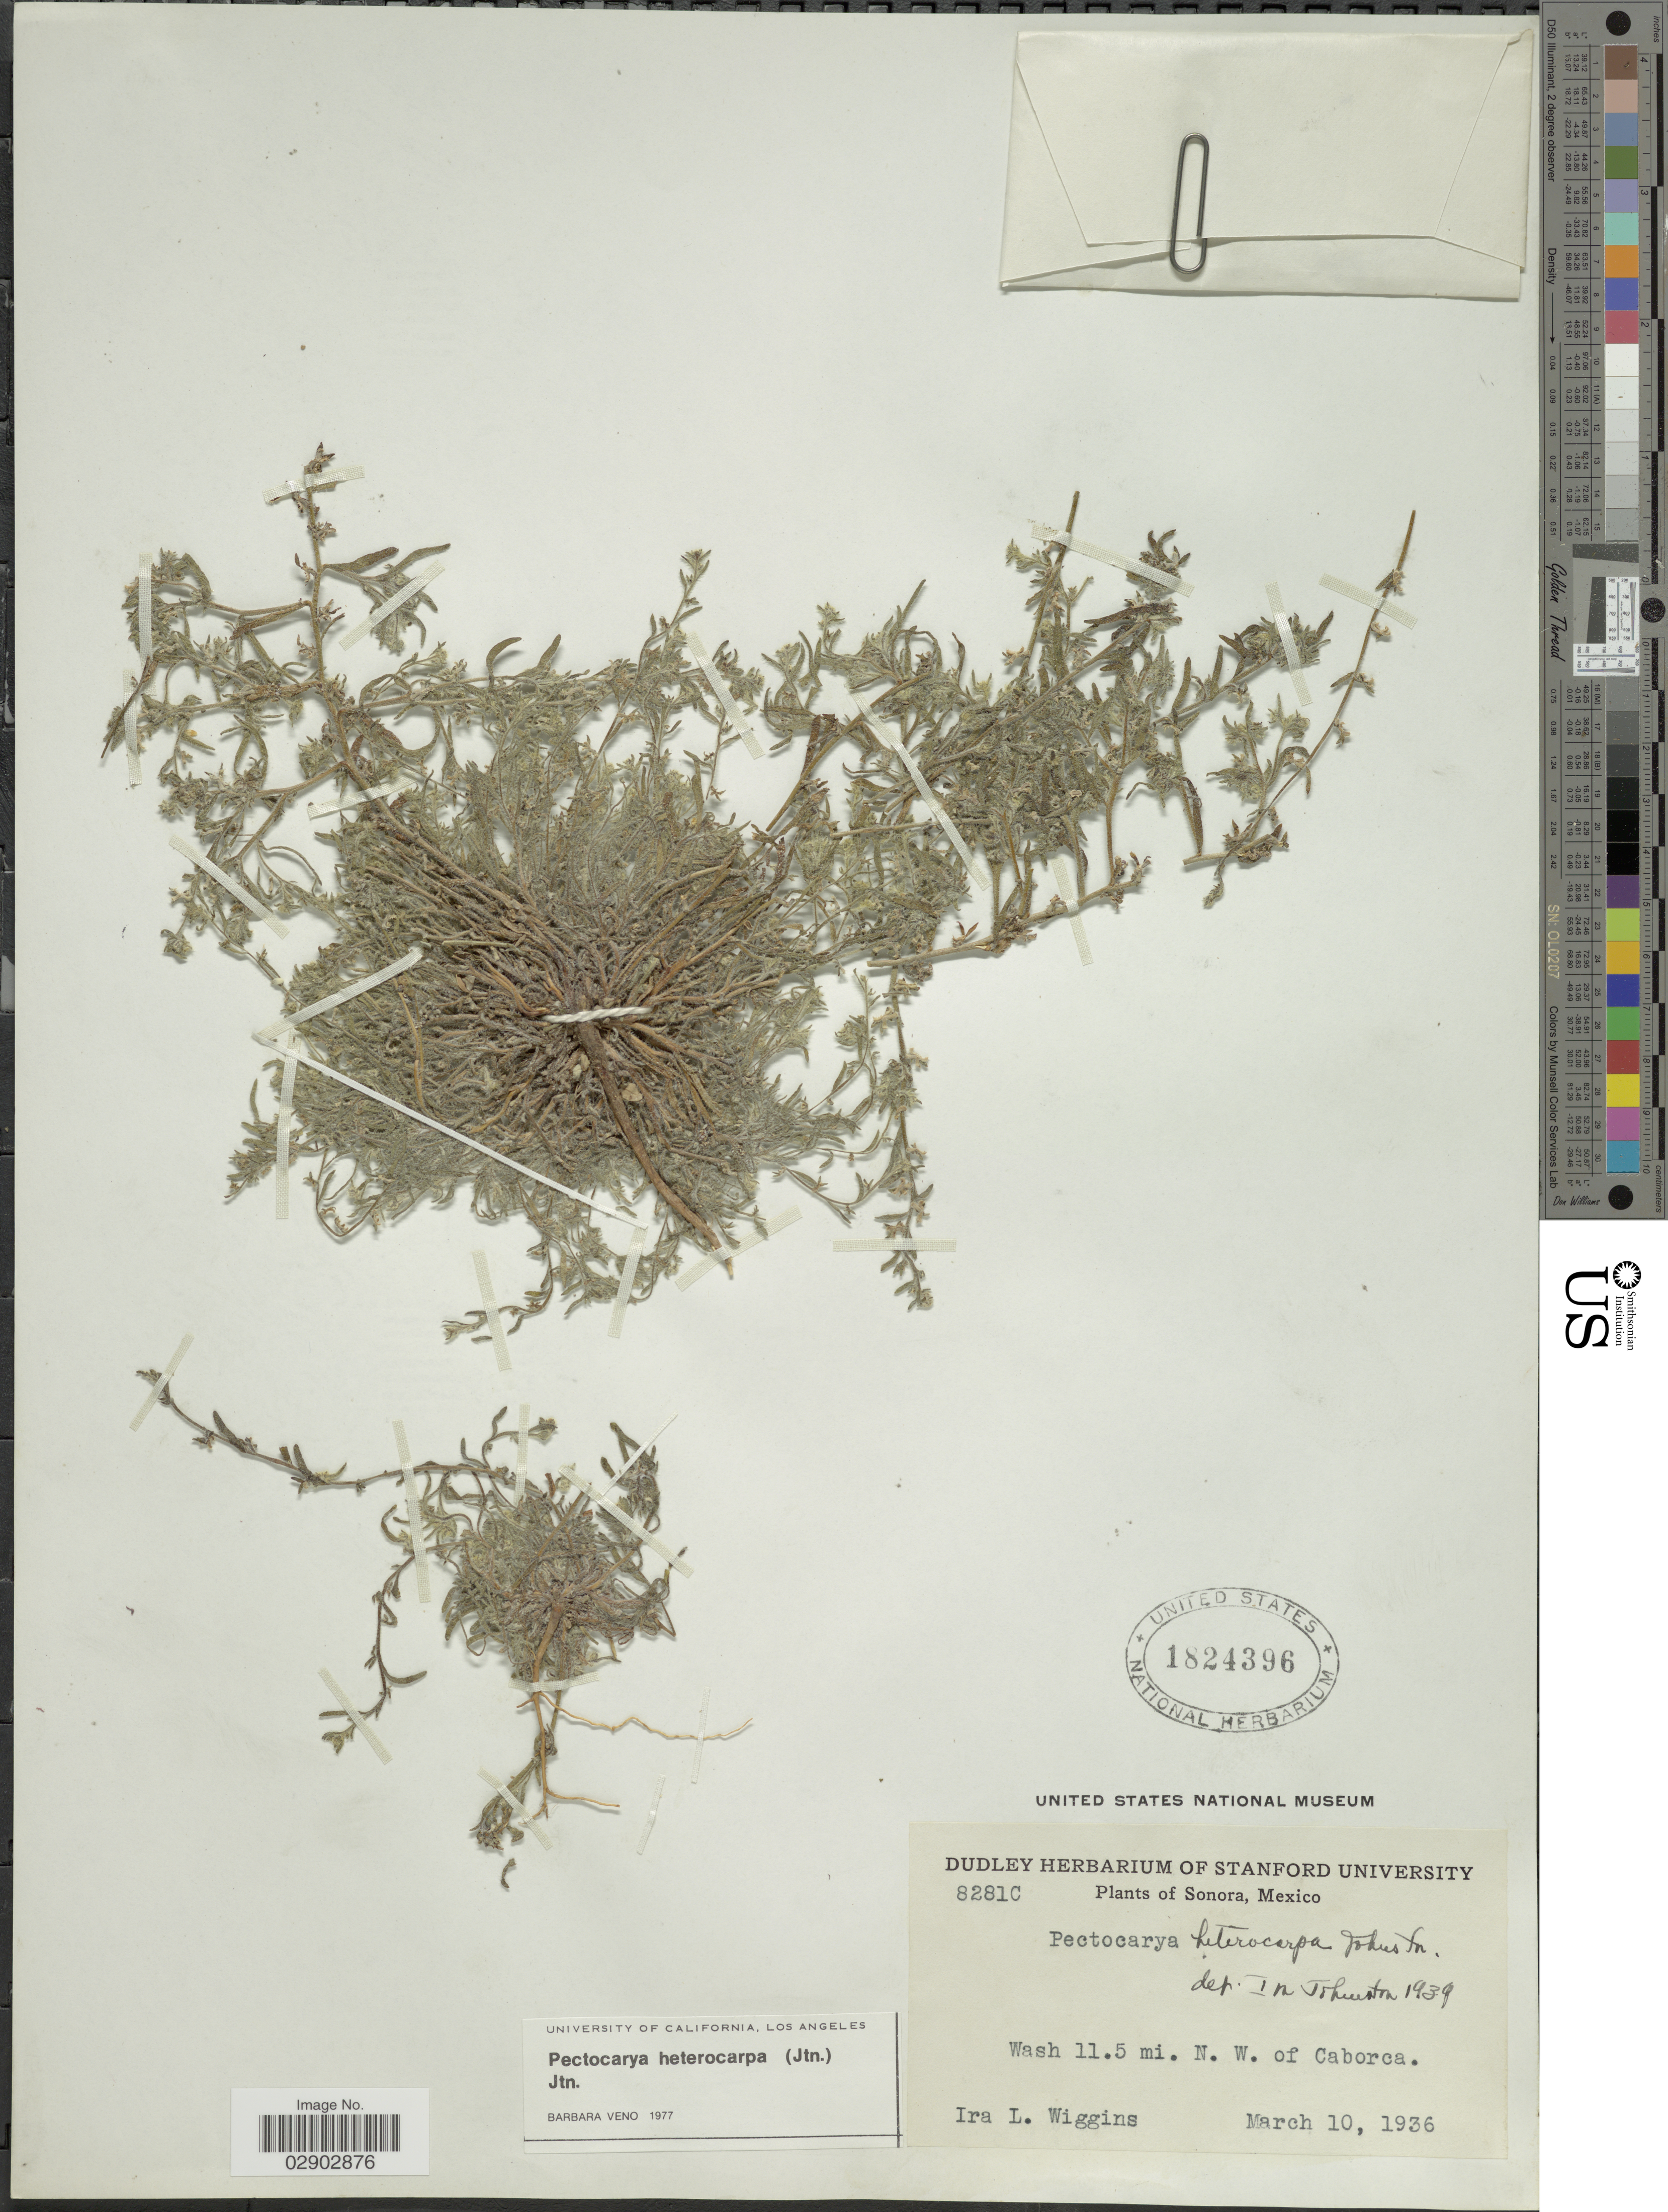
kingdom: Plantae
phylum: Tracheophyta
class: Magnoliopsida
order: Boraginales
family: Boraginaceae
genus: Pectocarya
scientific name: Pectocarya heterocarpa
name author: (I.M. Johnst.) I.M. Johnst.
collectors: I. L. Wiggins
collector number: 8281C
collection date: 1936-03-10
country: Mexico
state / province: Sonora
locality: Wash 11.5 mi. N. W. of Caborca.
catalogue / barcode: US 1824396